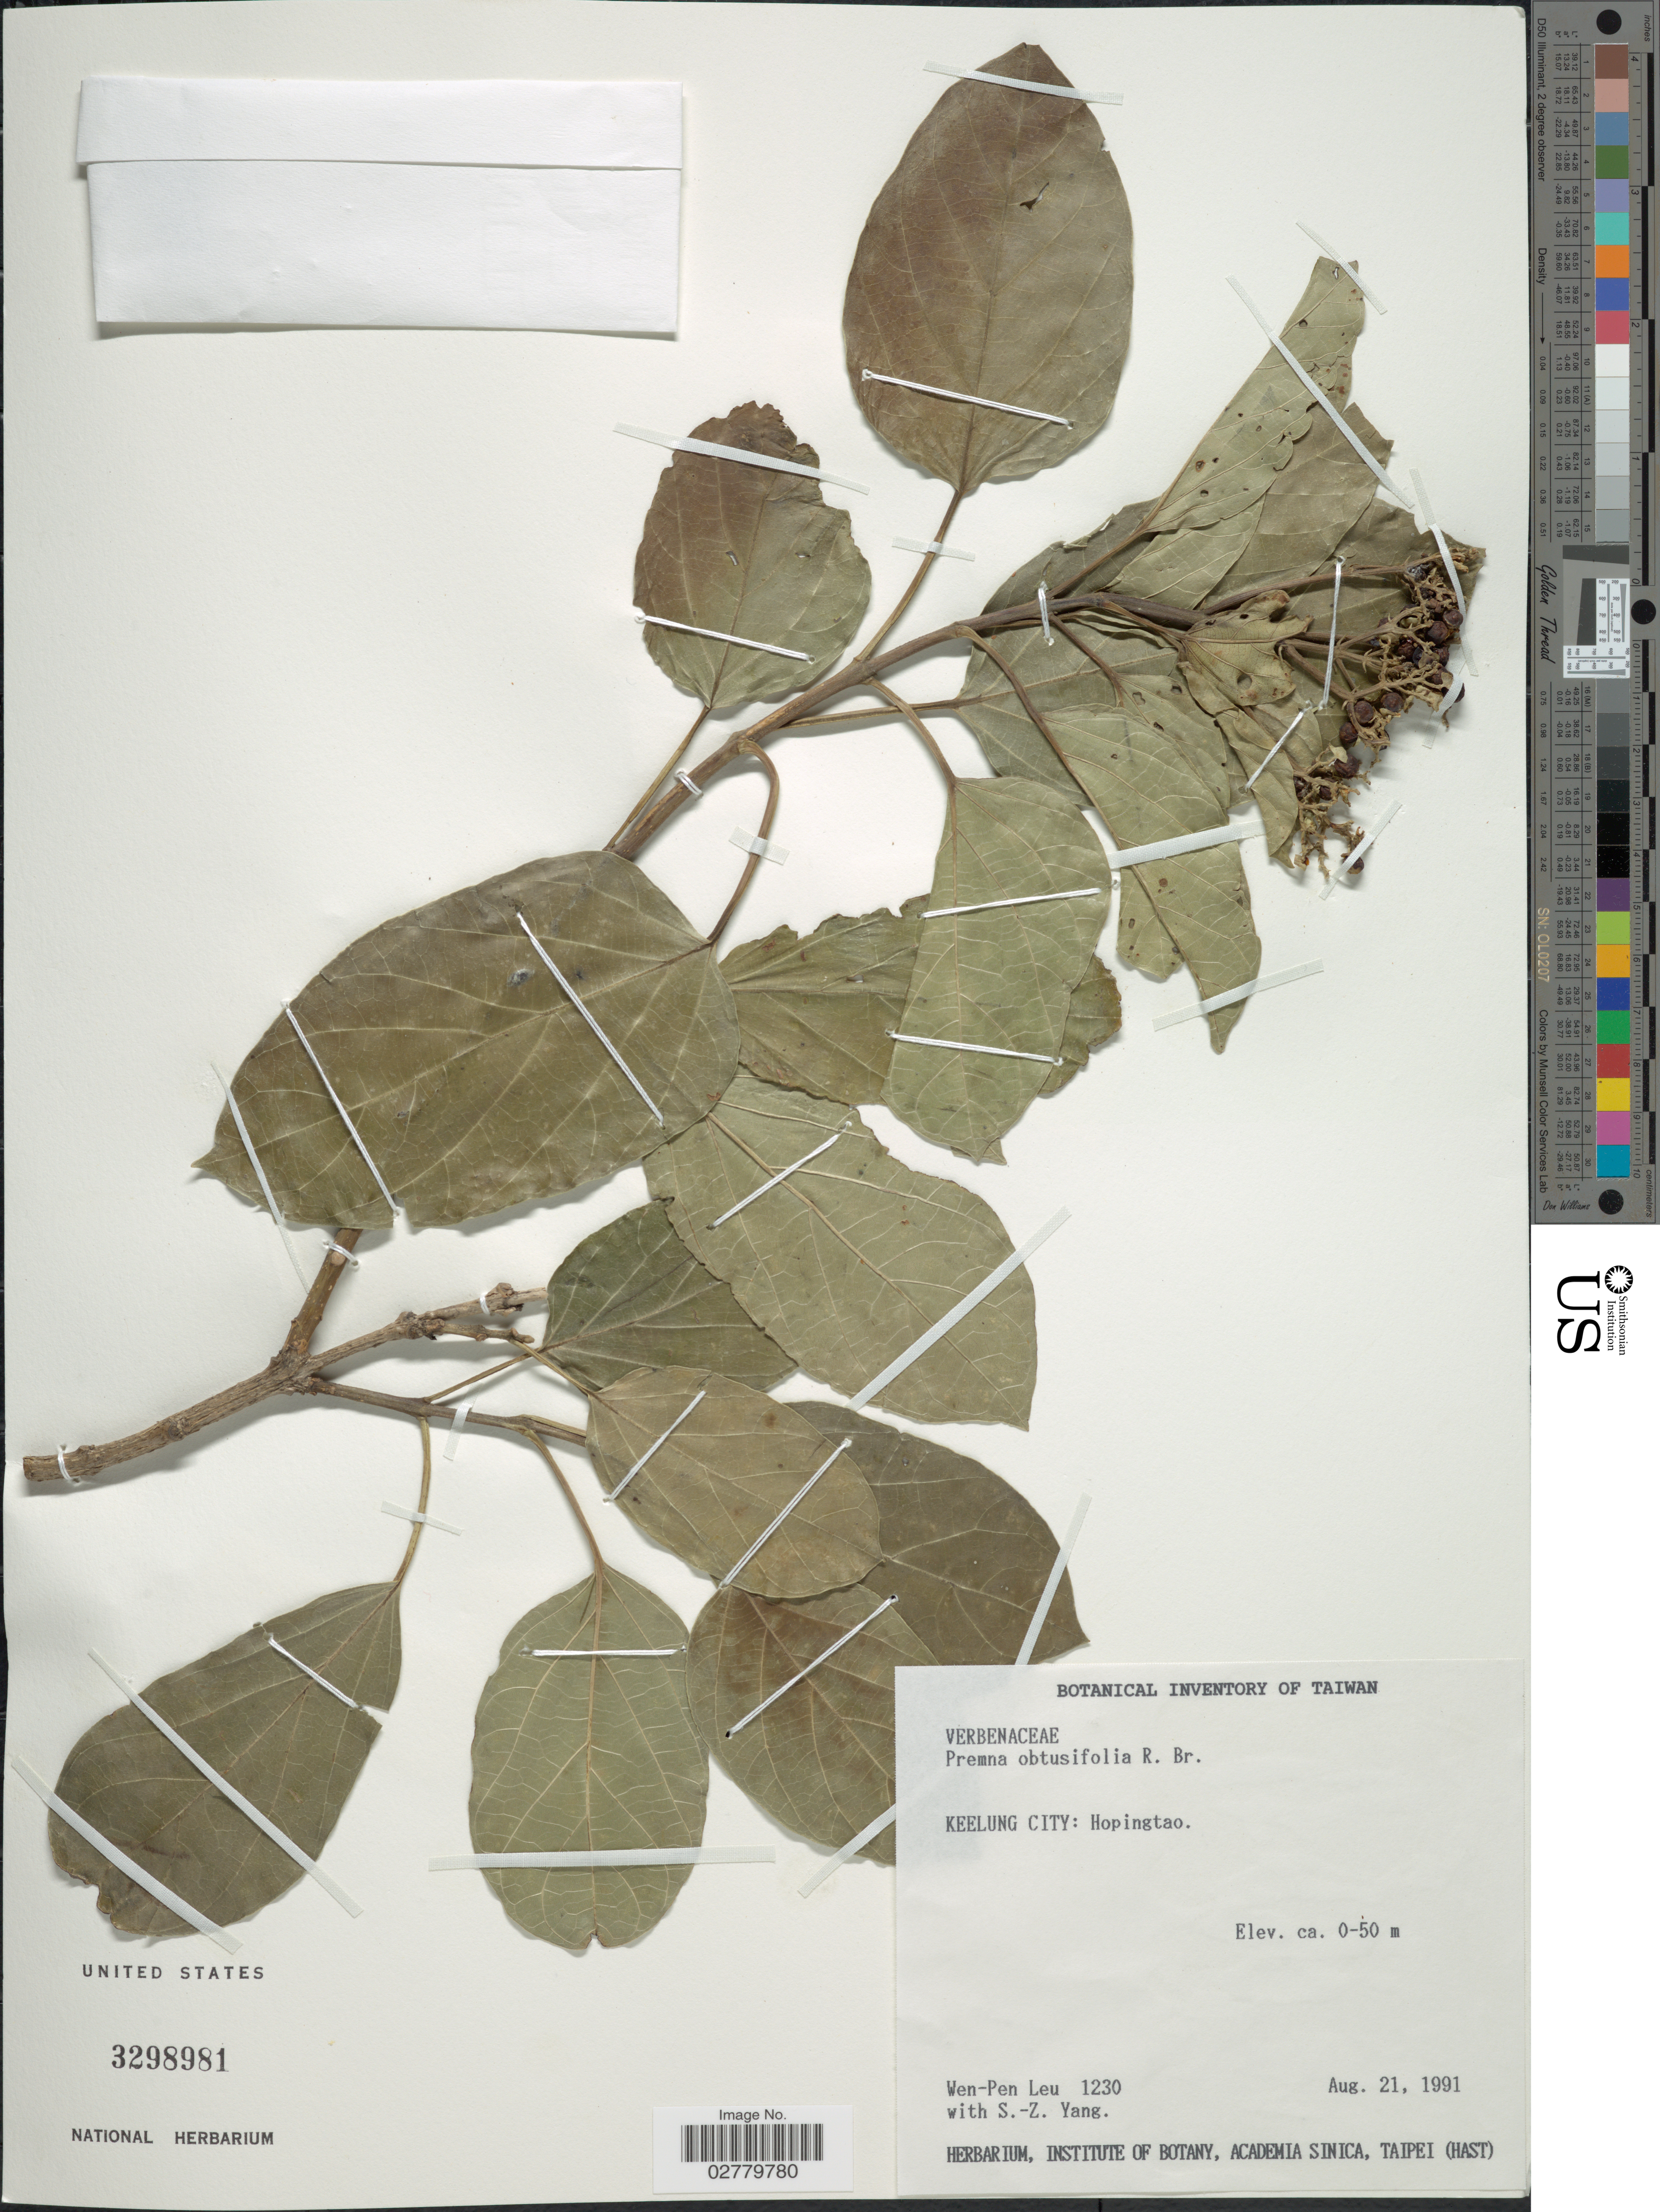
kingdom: Plantae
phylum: Tracheophyta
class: Magnoliopsida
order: Lamiales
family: Lamiaceae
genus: Premna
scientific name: Premna obtusifolia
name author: R. Br.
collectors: W. Leu & S. Yang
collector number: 1230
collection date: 1991-08-21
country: Taiwan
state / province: Keelung City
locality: Hopingtao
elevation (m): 0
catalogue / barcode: US 3298981